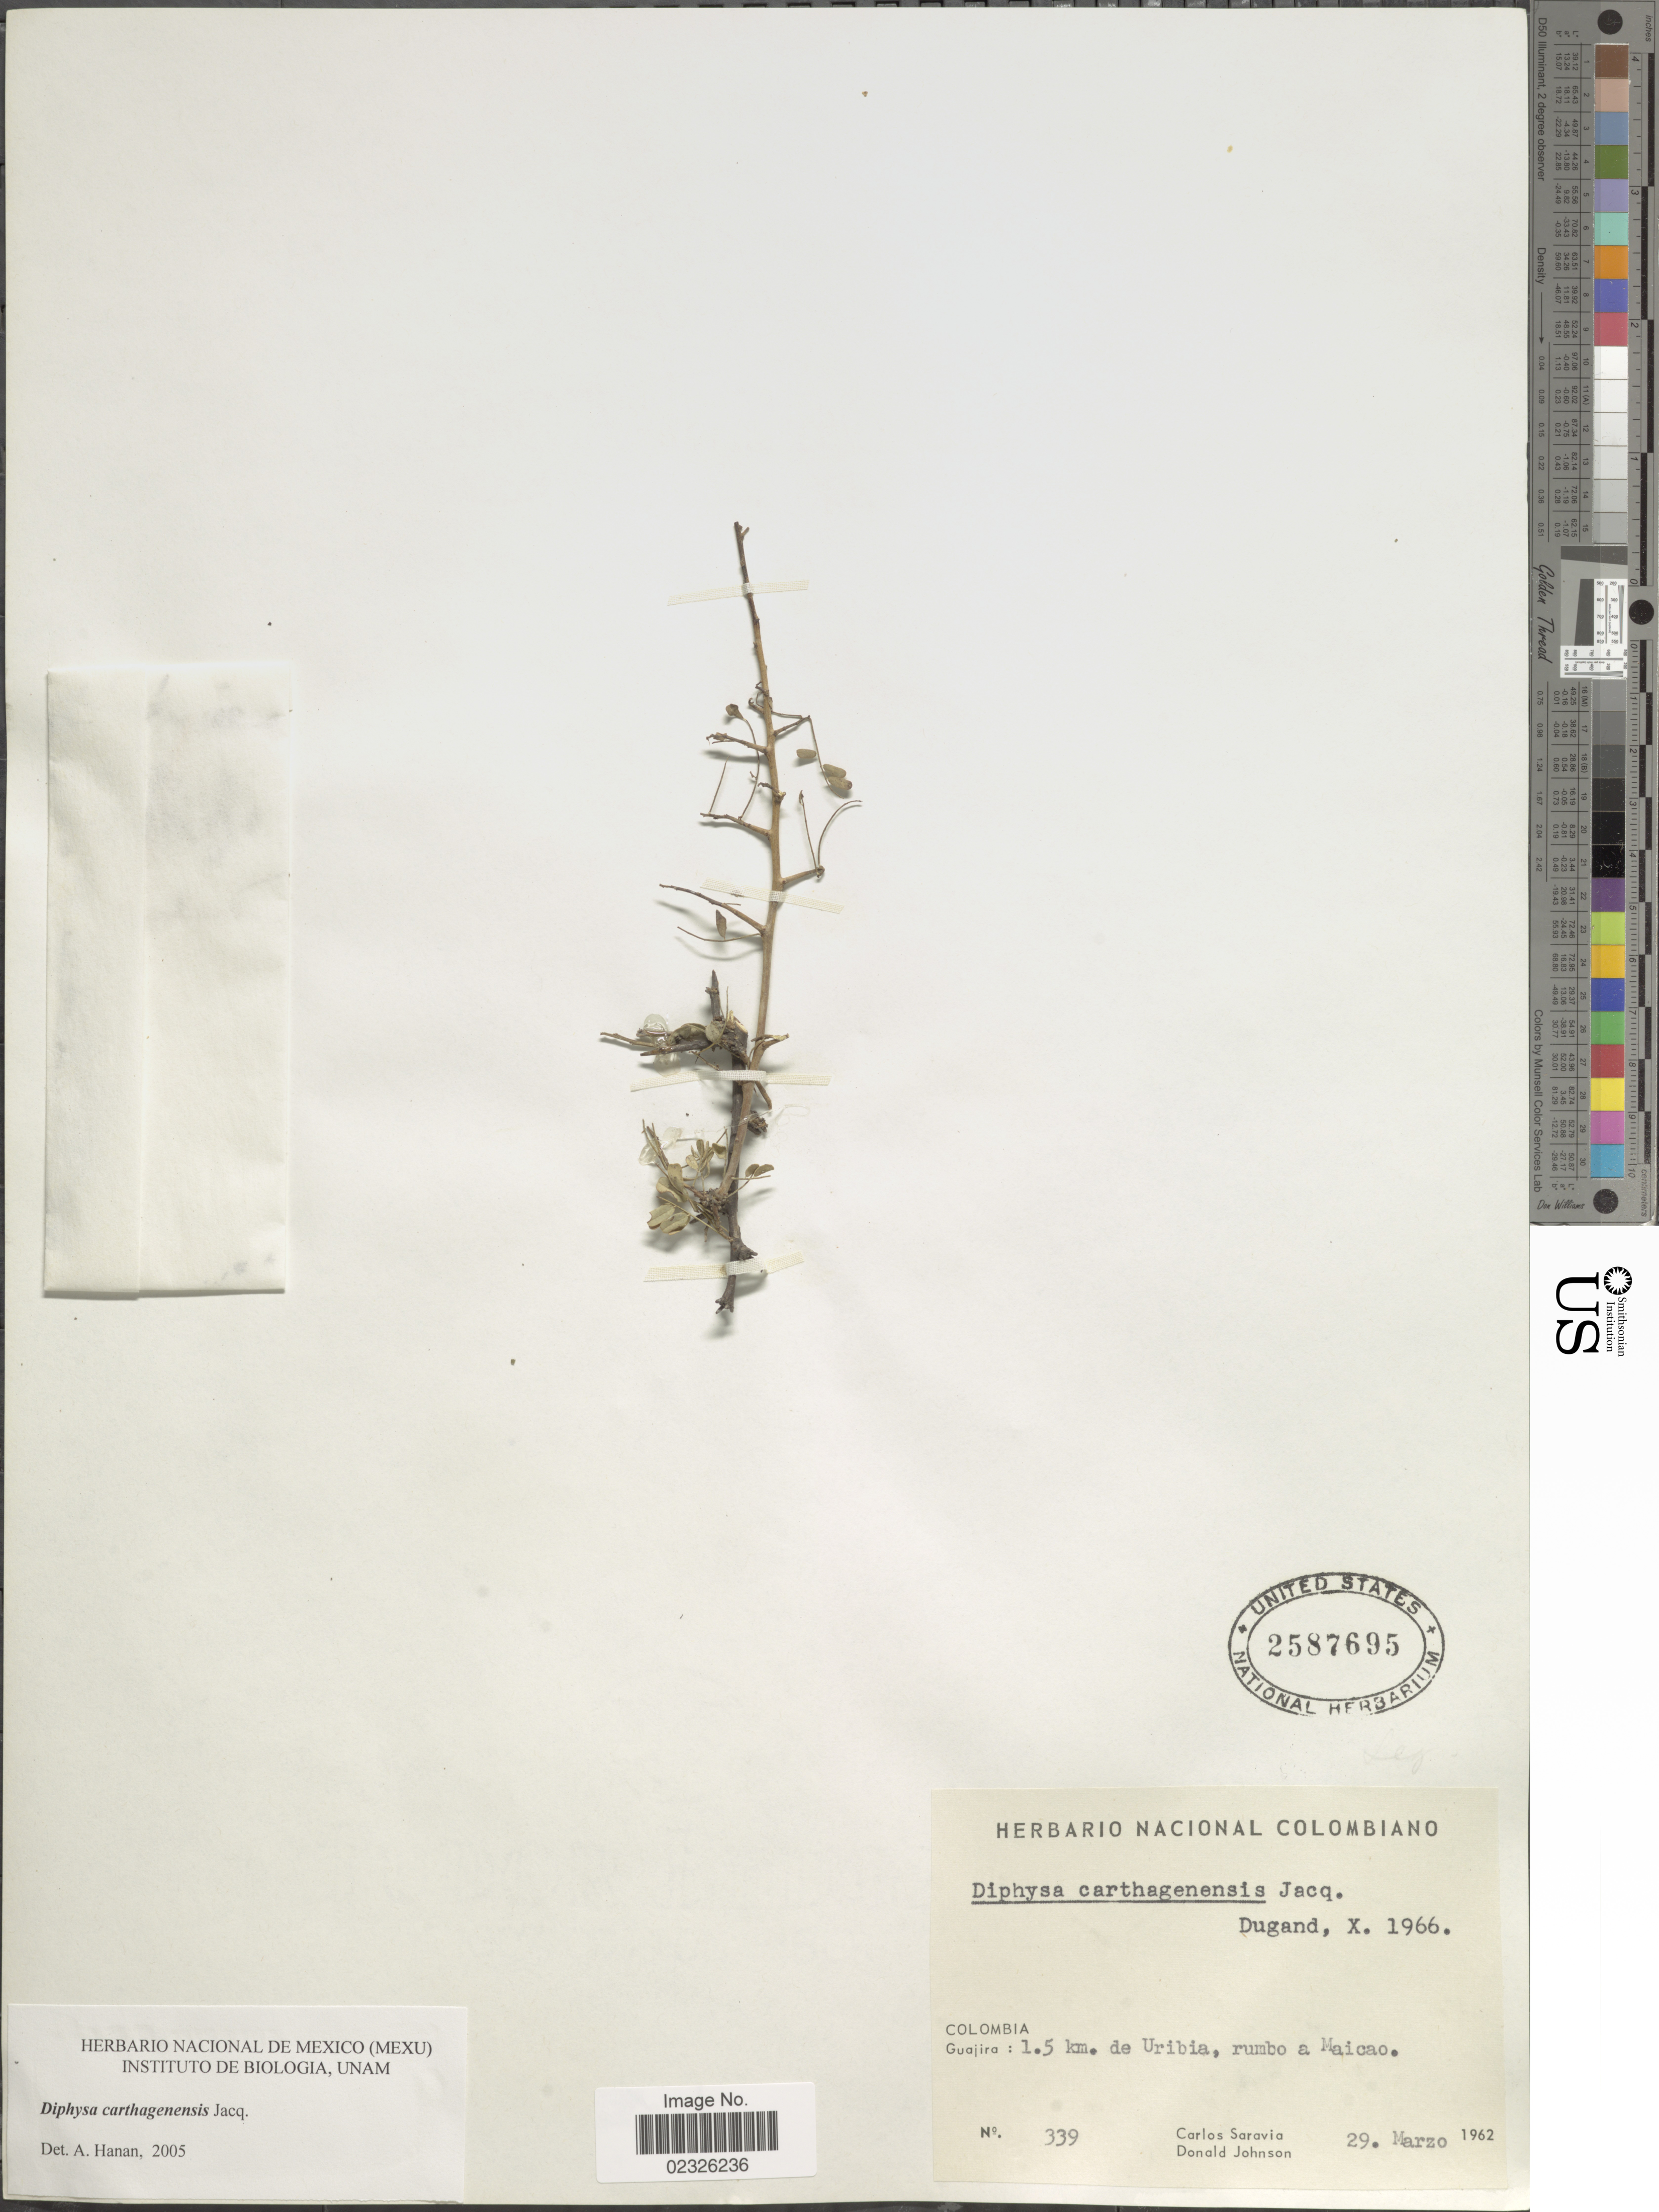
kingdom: Plantae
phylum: Tracheophyta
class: Magnoliopsida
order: Fabales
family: Fabaceae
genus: Diphysa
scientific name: Diphysa carthagenensis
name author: Jacq.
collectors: C. Saravia T. & D. Johnson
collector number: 339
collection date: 1962-03-29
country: Colombia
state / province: La Guajira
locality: Guajira: 1.5 km. de Uribia, rumbo a Maicao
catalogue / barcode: US 2587695